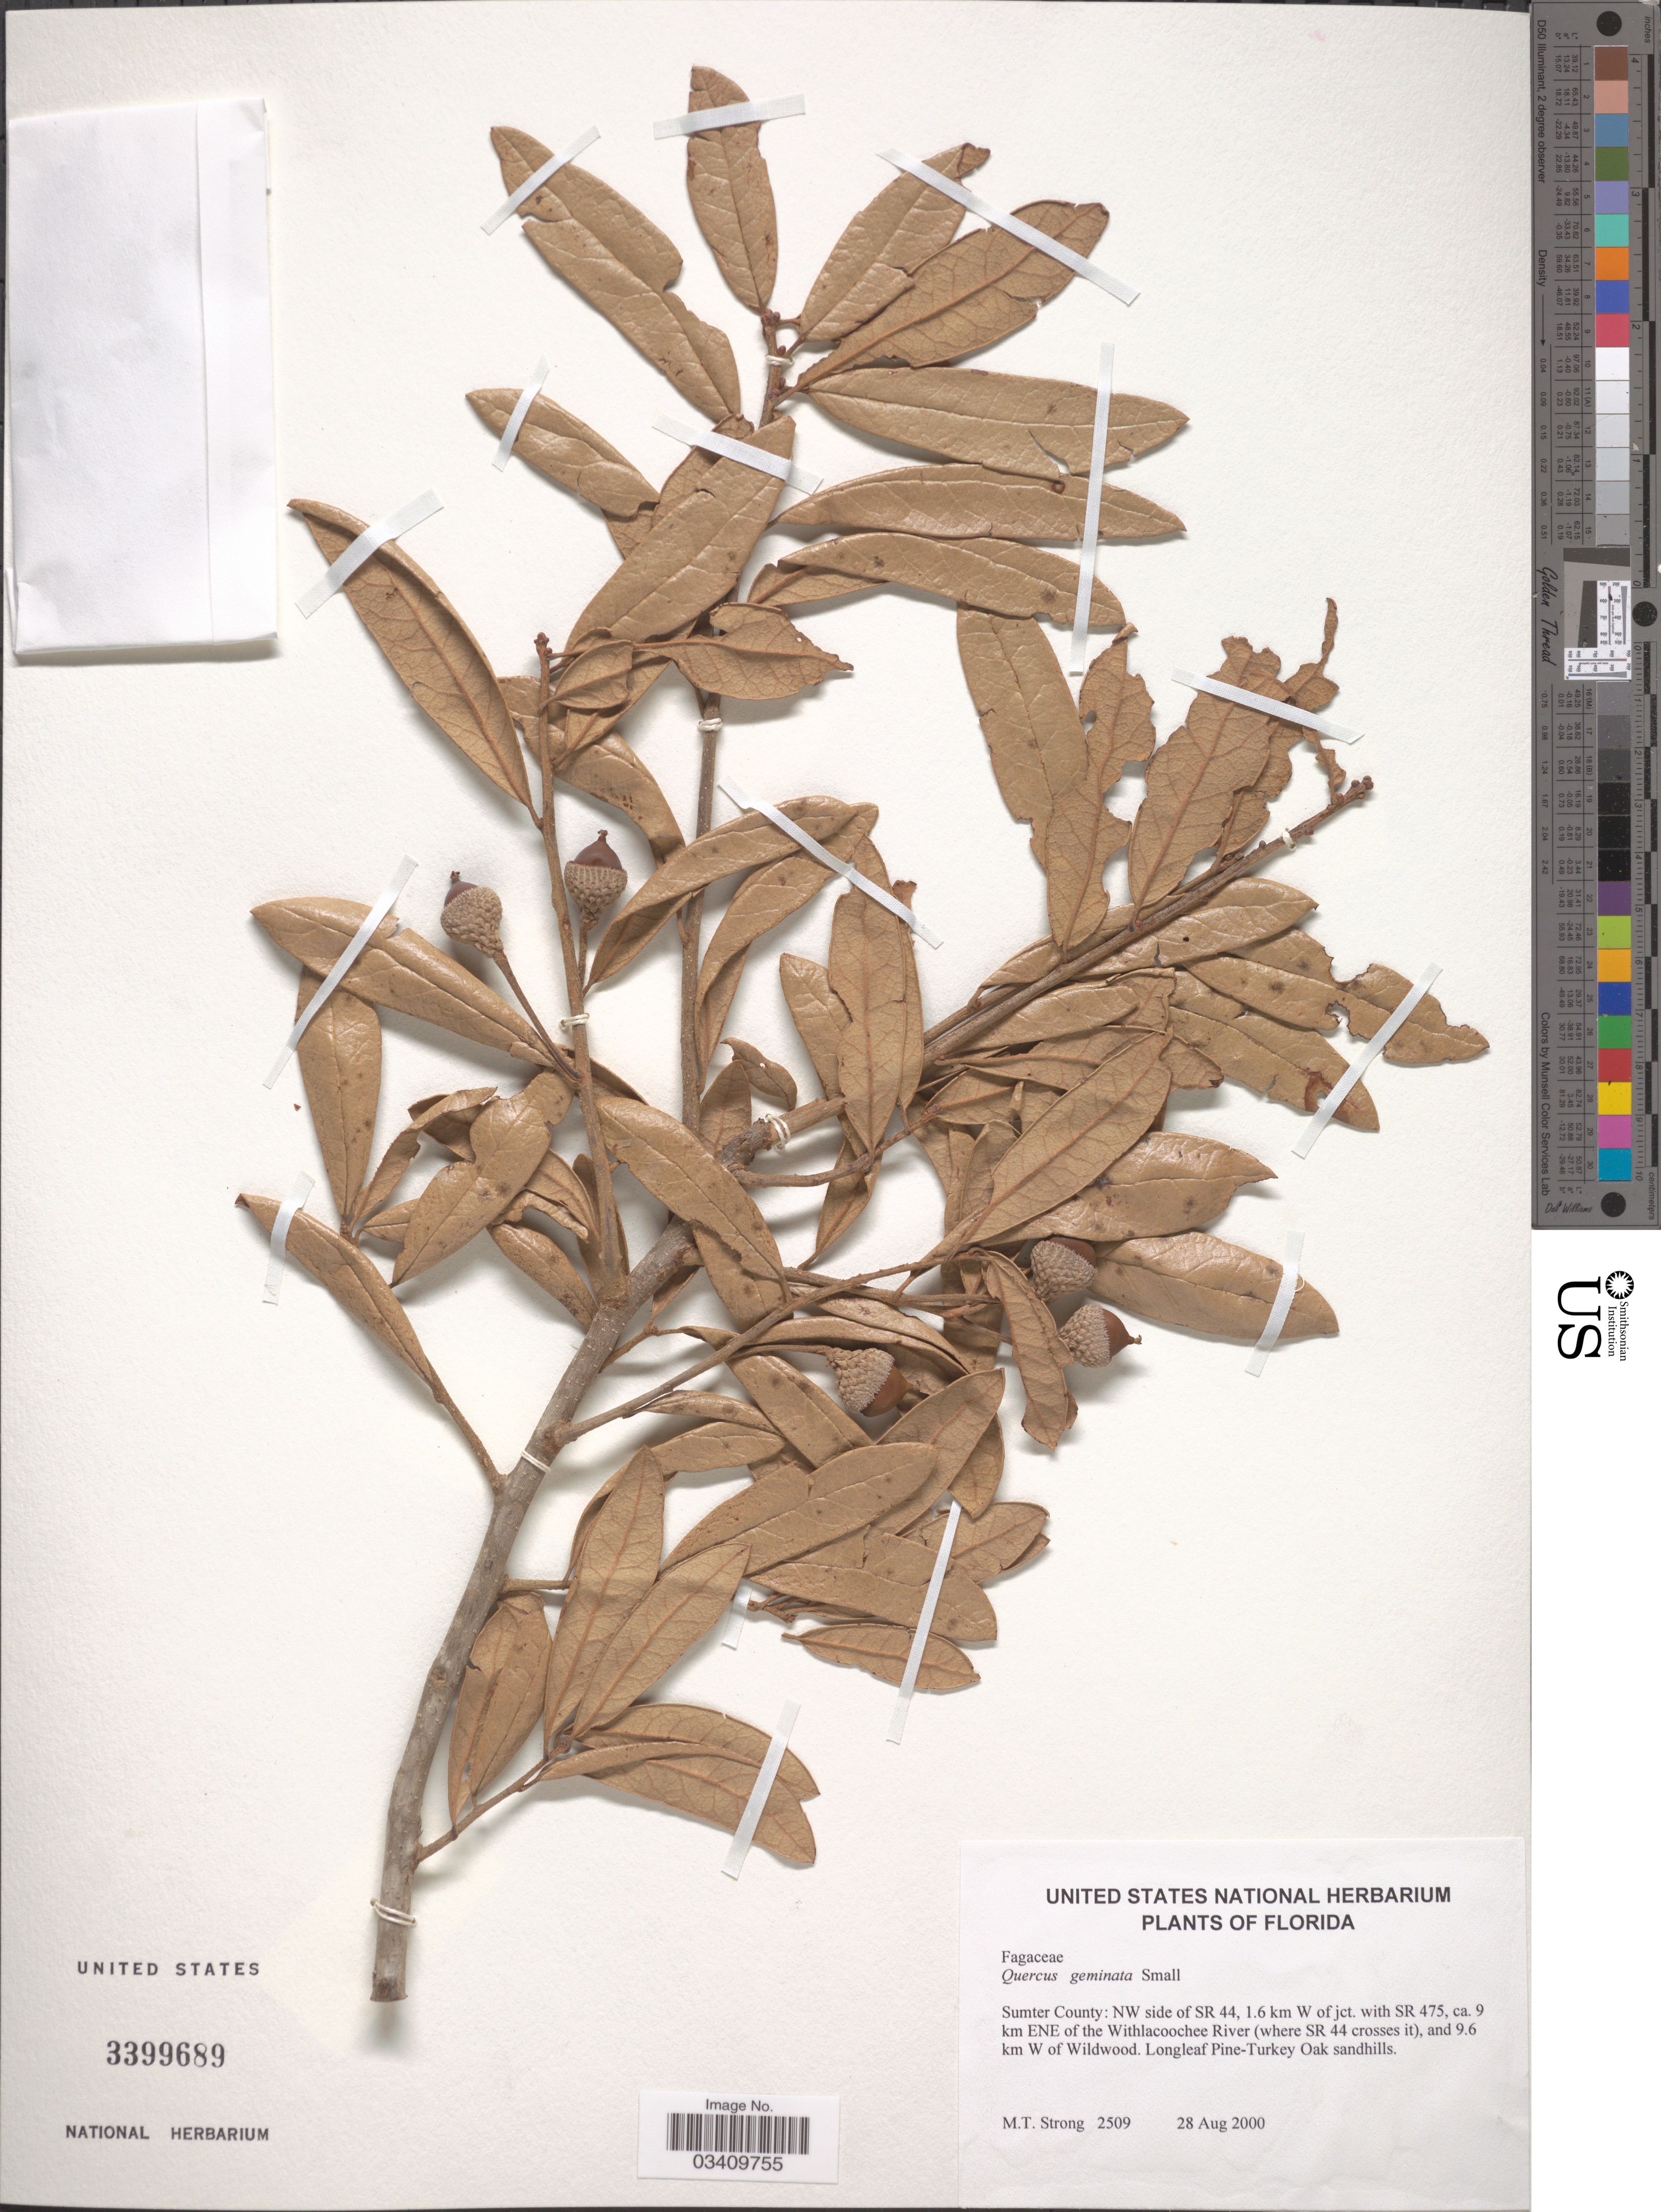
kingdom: Plantae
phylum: Tracheophyta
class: Magnoliopsida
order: Fagales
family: Fagaceae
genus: Quercus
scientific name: Quercus virginiana var. maritima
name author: (Michx.) Sarg.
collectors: M. T. Strong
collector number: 2509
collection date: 2000-08-28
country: United States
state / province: Florida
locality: Sumter County: NW side of SR 44, 1.6 km W of jct. with SR 475, ca. 9 km ENE of the Withlacoochee River (where SR 44 crosses it), and 9.6 km W of Wildwood.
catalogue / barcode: US 3399689